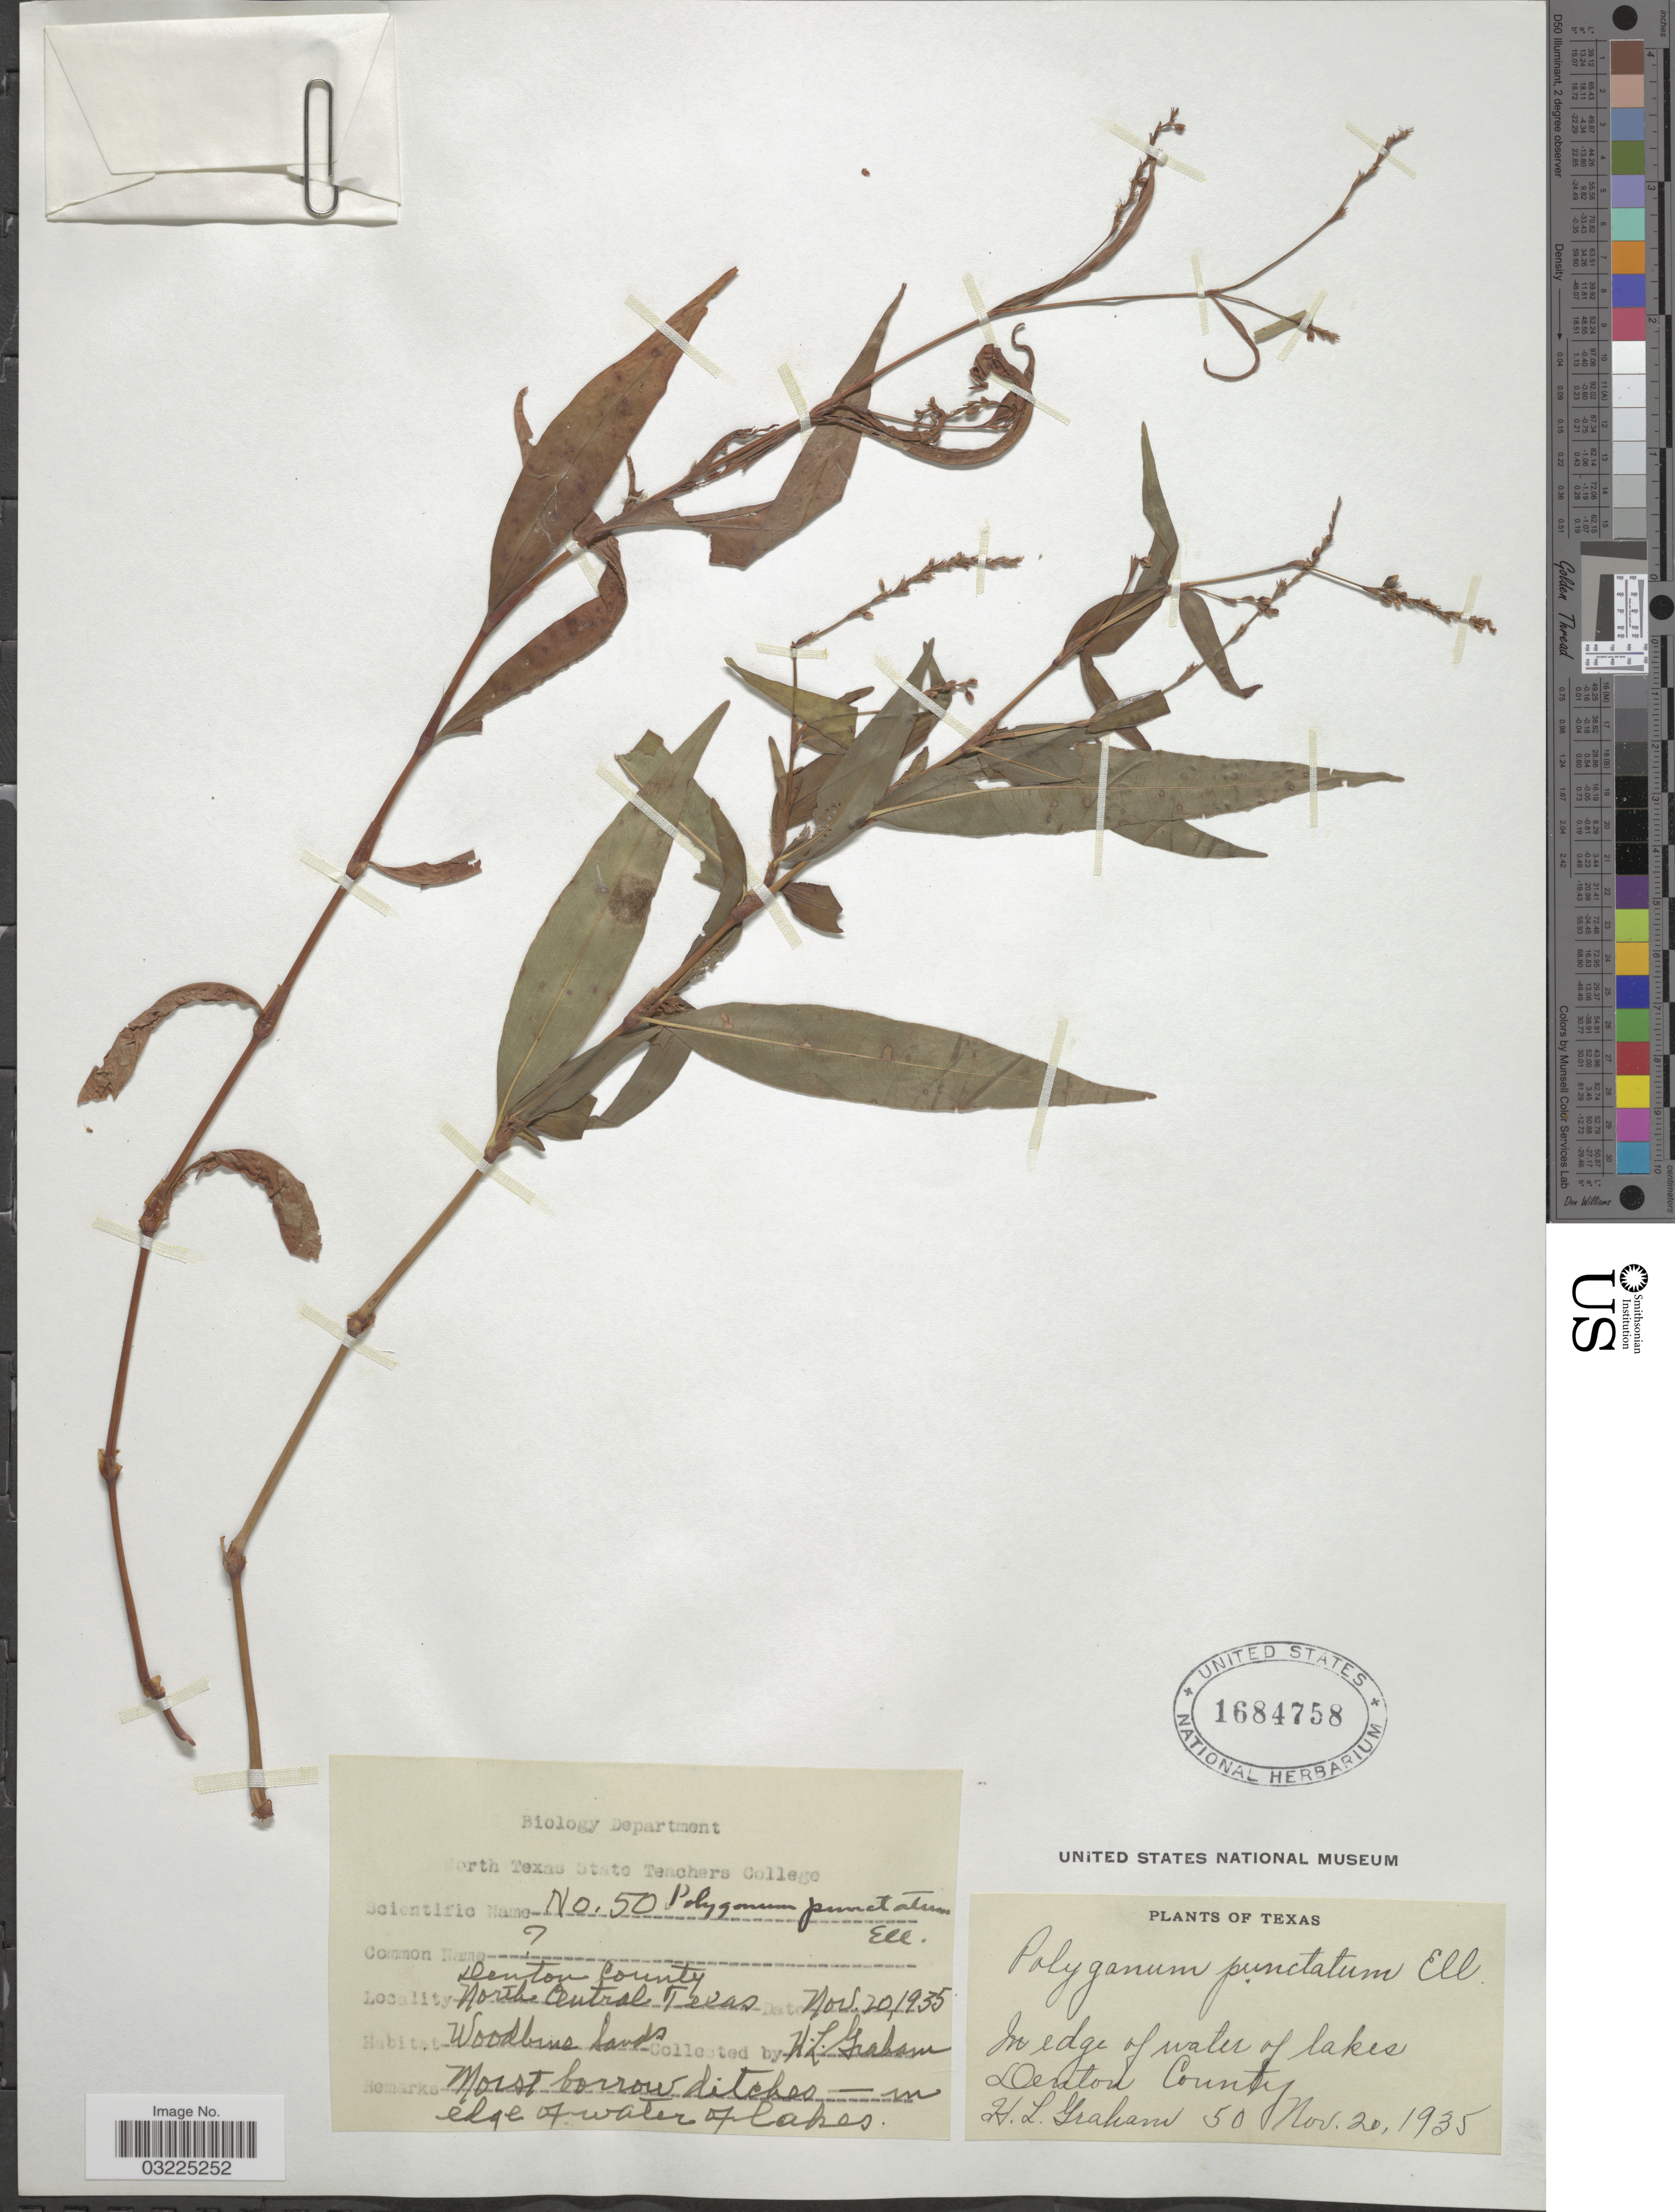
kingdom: Plantae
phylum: Tracheophyta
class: Magnoliopsida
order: Caryophyllales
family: Polygonaceae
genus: Persicaria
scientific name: Persicaria punctata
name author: (Elliott) Small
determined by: Atha, D. E.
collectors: H. L. Graham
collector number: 50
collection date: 1935-11-20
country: United States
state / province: Texas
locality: In edge of water of lakes. Denton County. North Central Texas.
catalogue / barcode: US 1684758